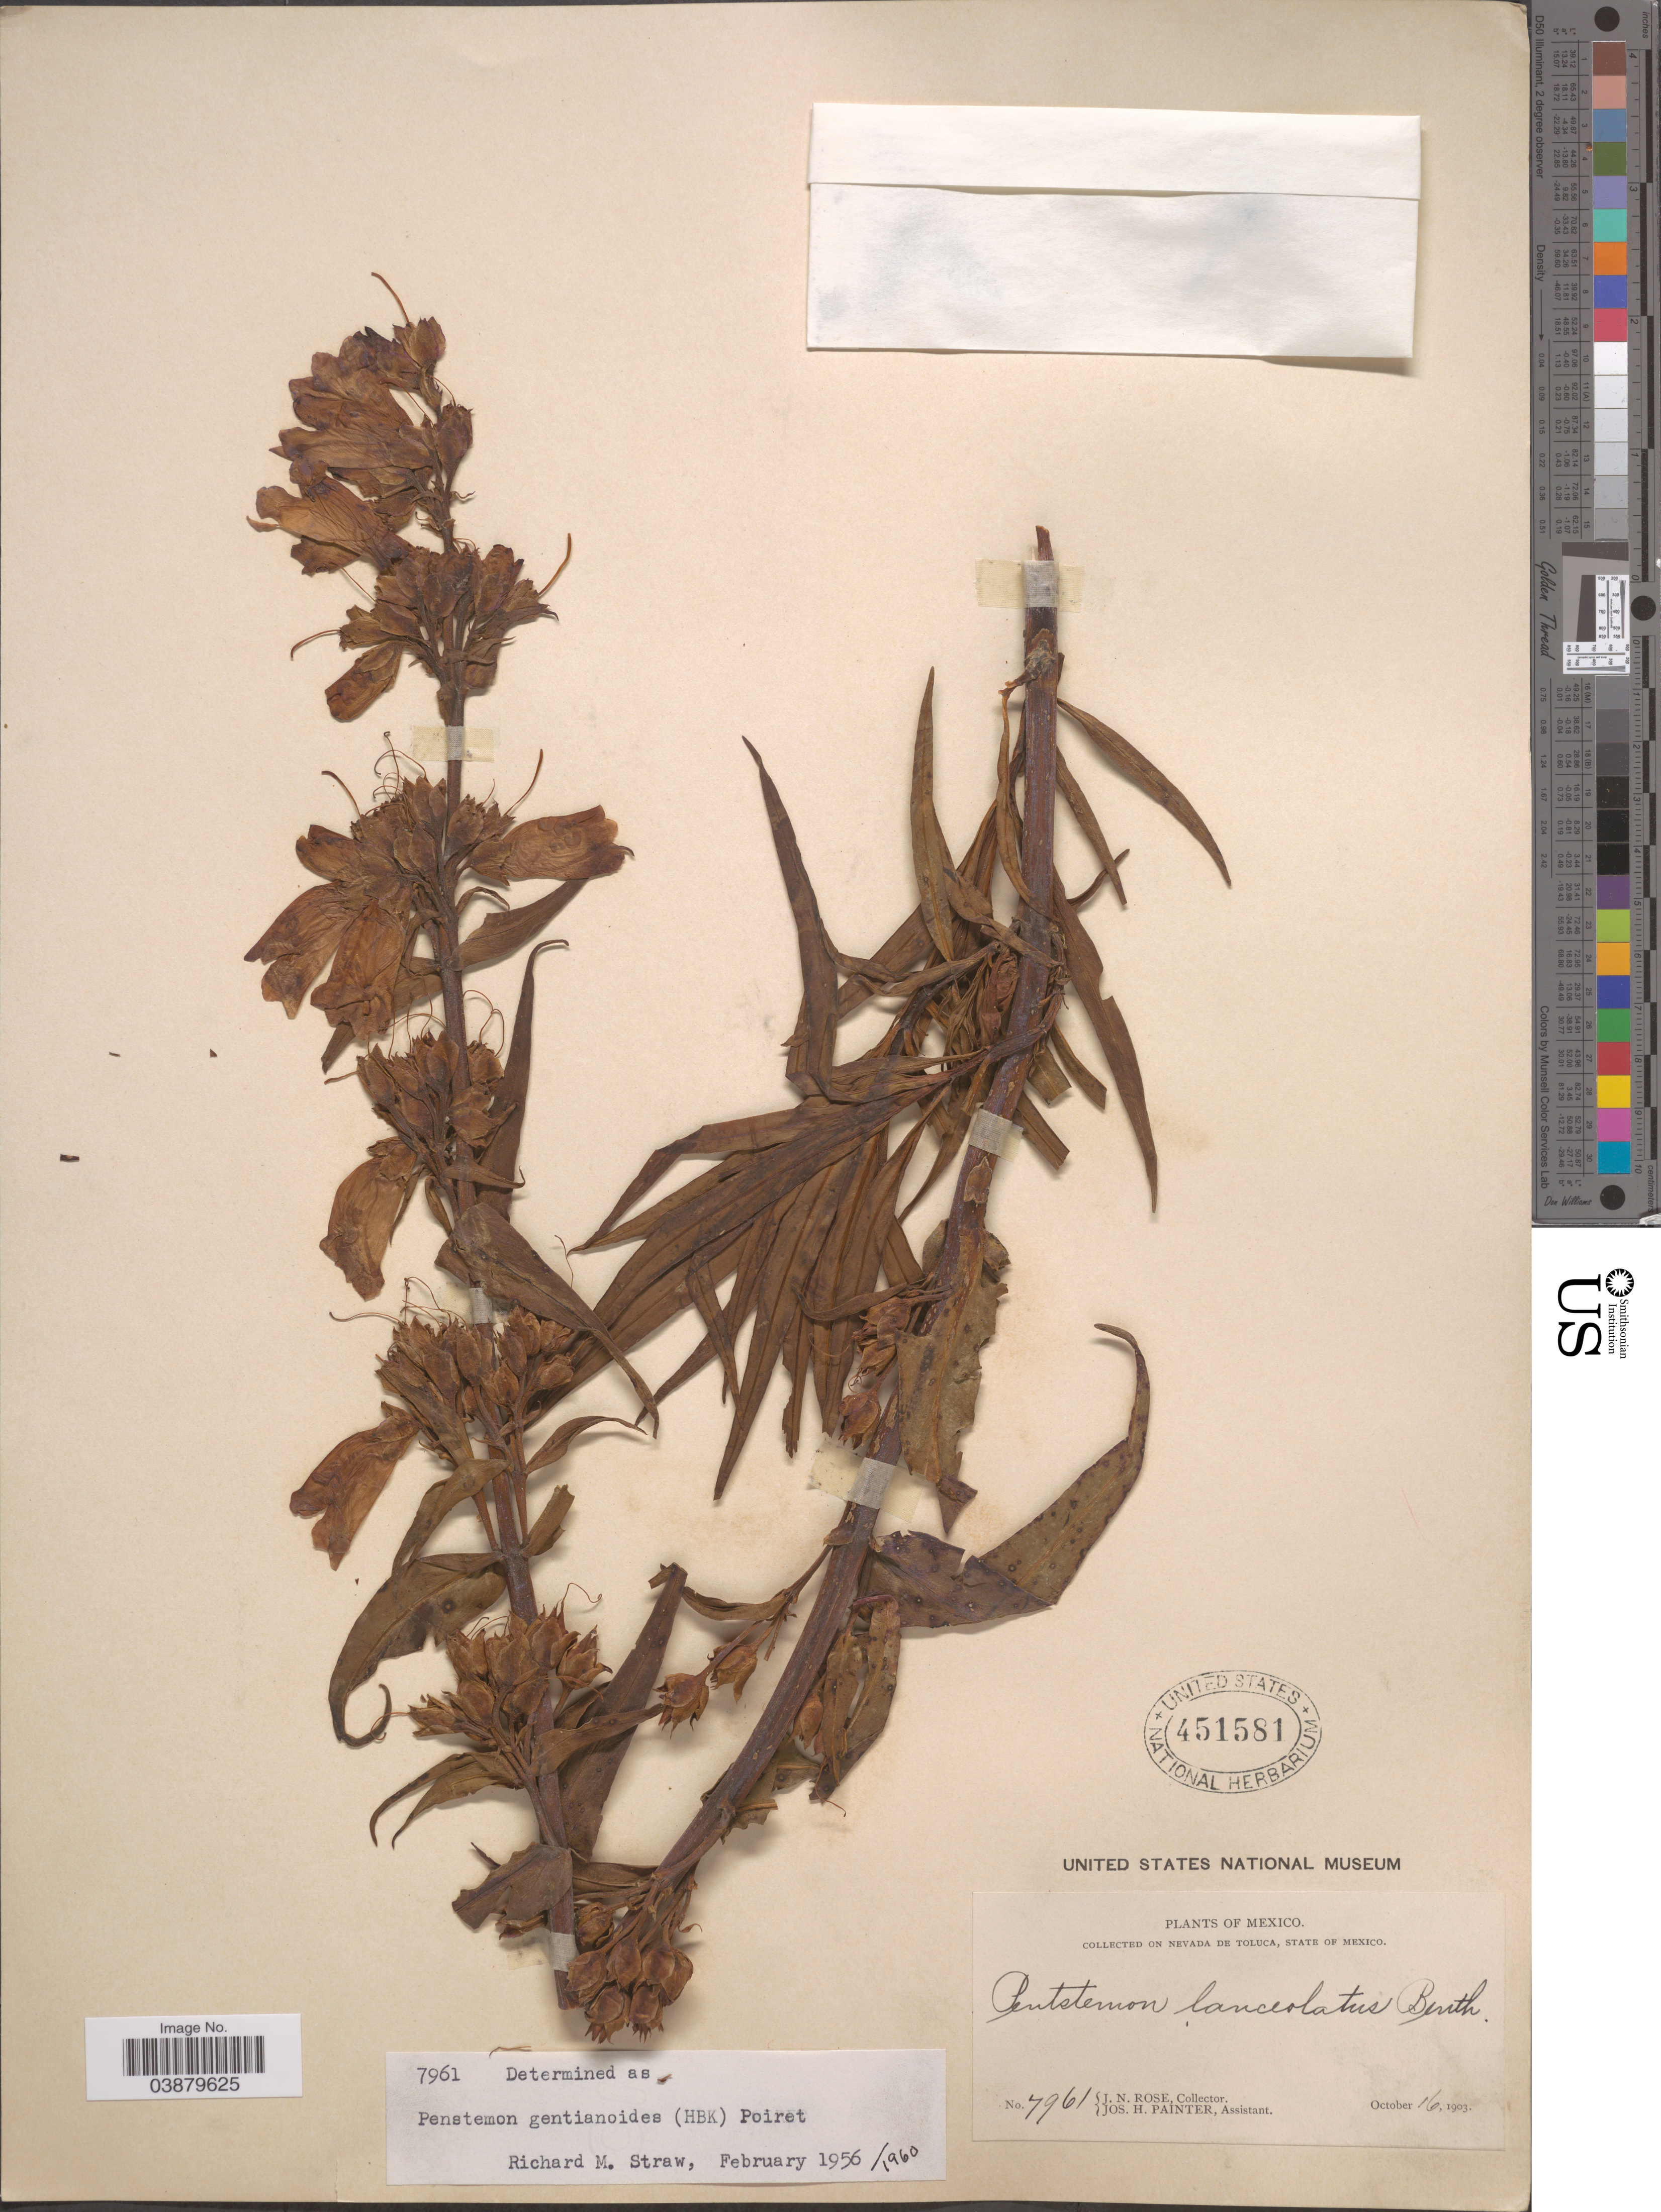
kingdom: Plantae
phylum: Tracheophyta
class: Magnoliopsida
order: Lamiales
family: Plantaginaceae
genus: Penstemon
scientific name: Penstemon gentianoides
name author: (Kunth) Poir.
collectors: J. N. Rose & J. H. Painter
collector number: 7961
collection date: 1903-10-16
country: Mexico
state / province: México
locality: On Nevada de Toluca.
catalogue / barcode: US 451581